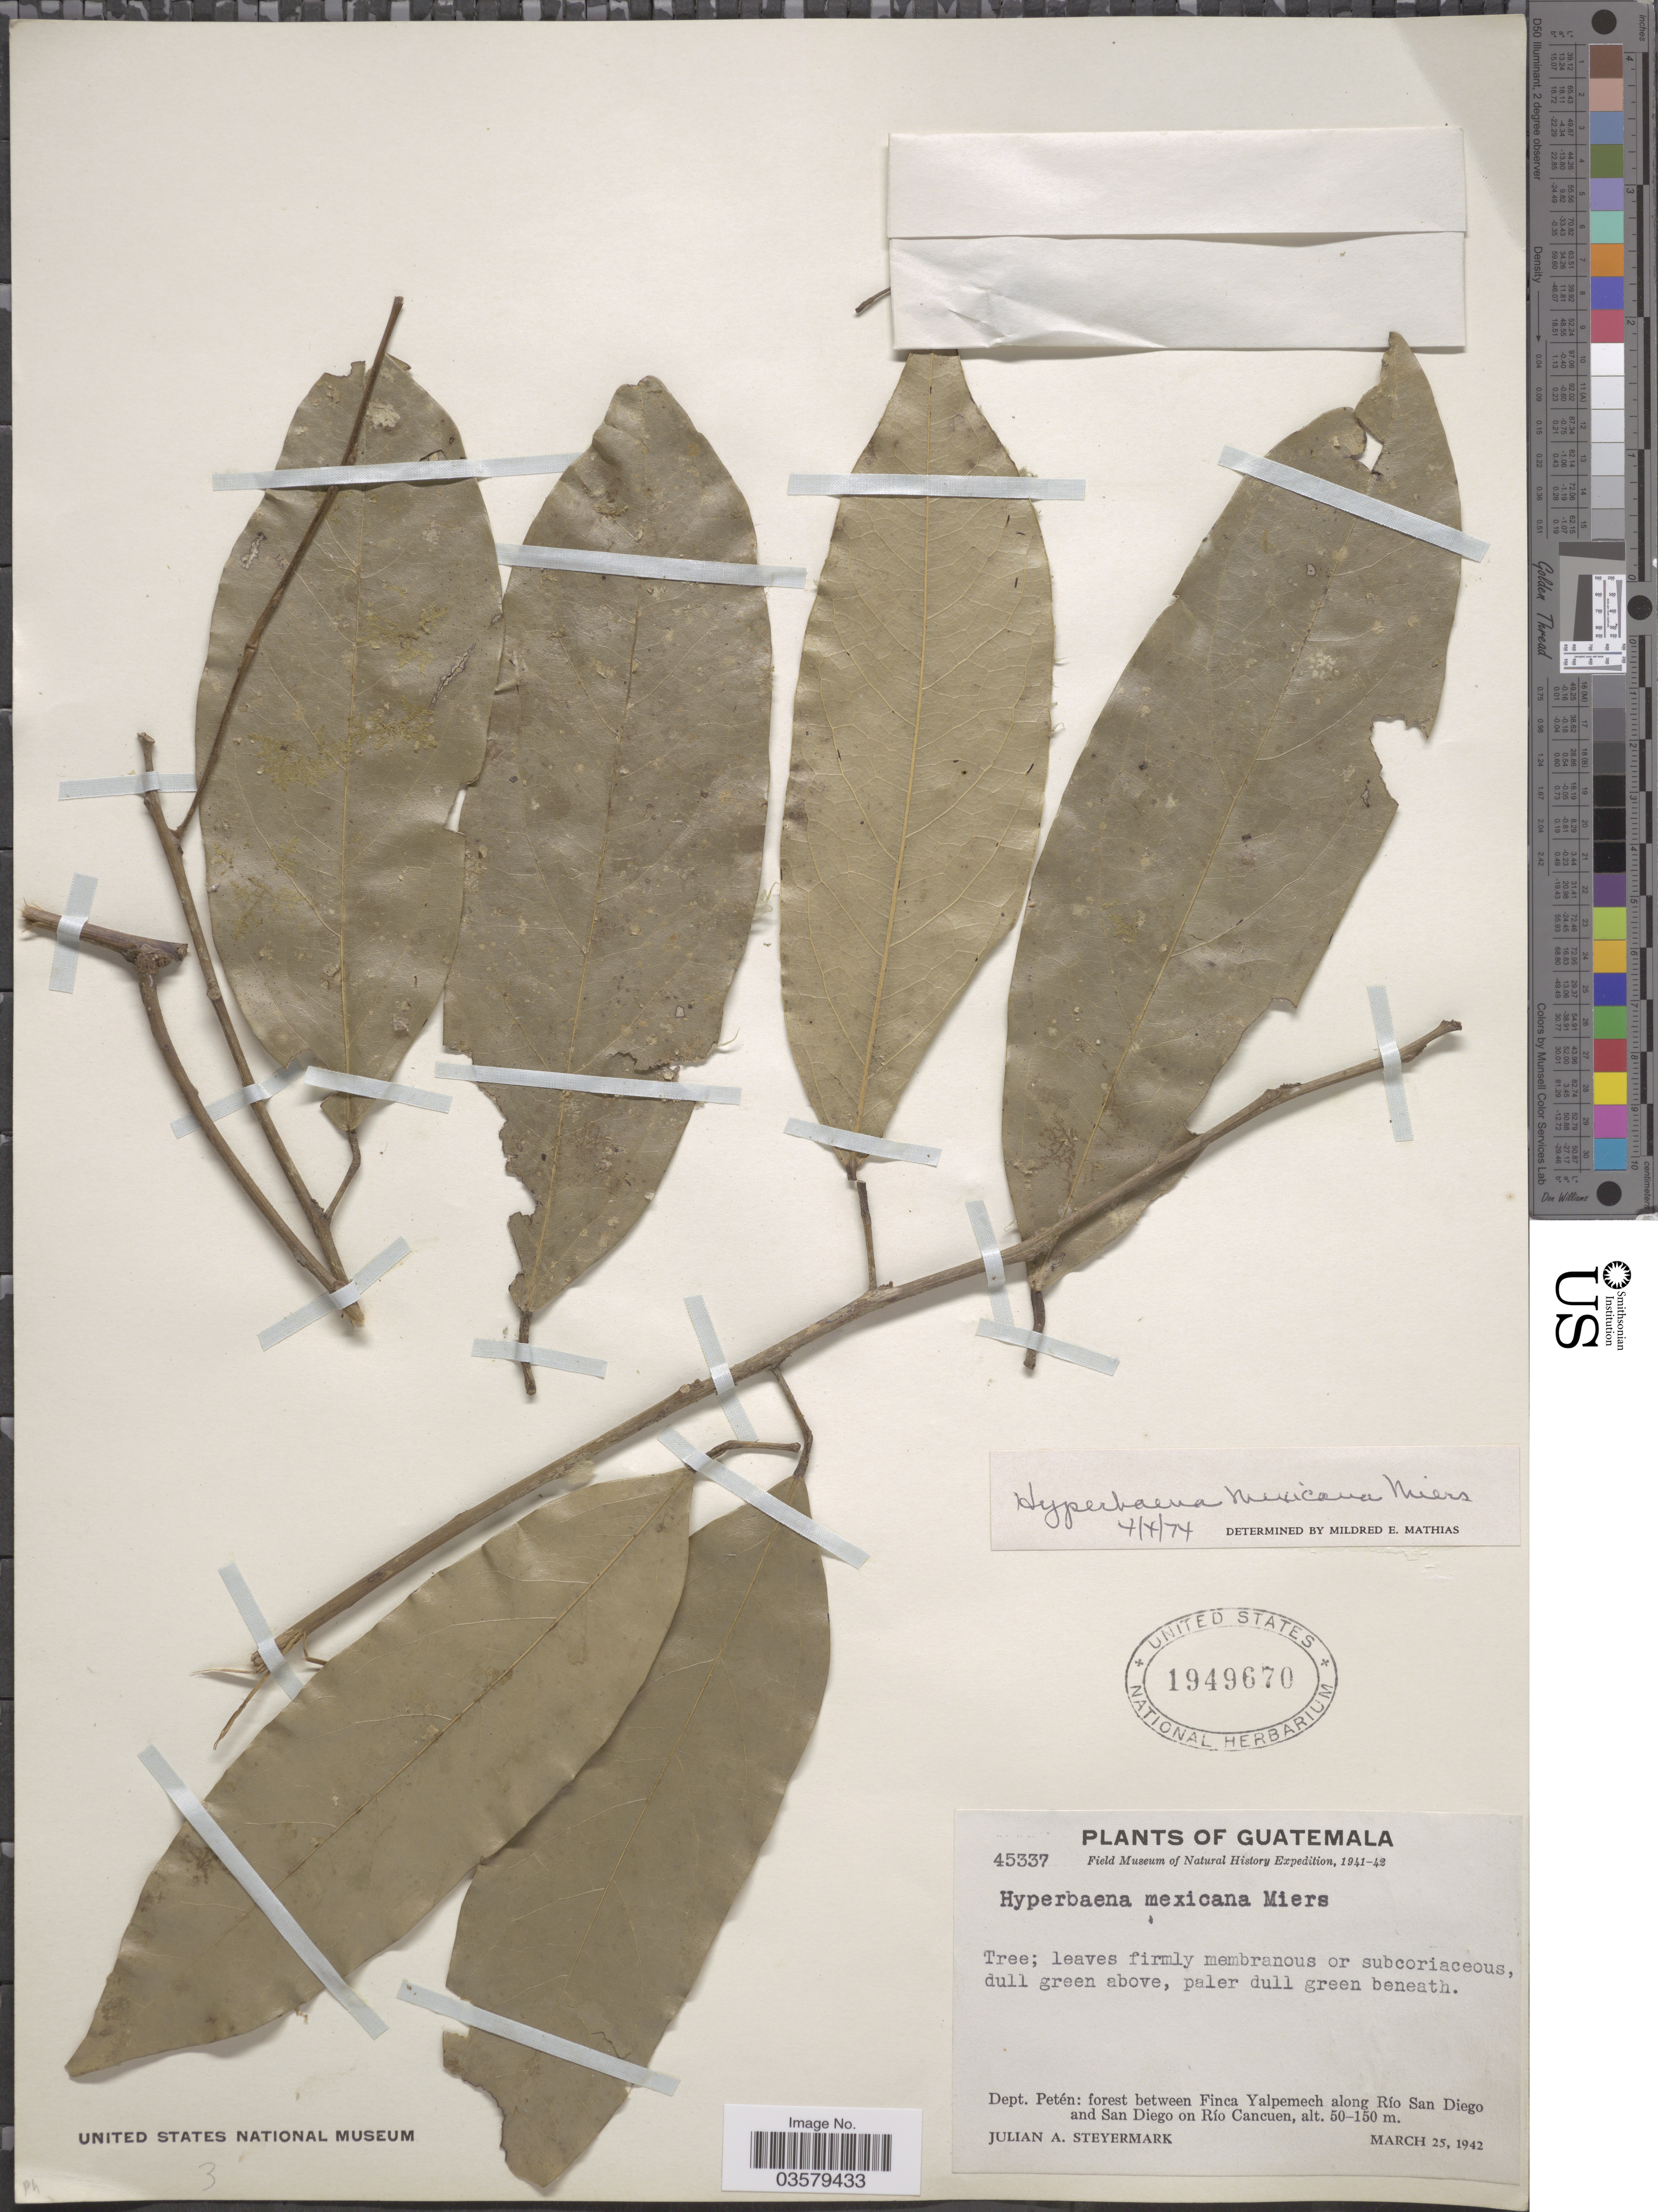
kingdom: Plantae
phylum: Tracheophyta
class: Magnoliopsida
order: Ranunculales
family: Menispermaceae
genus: Hyperbaena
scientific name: Hyperbaena mexicana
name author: Miers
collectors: J. Steyermark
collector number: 45337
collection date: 1942-03-25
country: Guatemala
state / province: El Peten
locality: Dept. Petén: forest between Finca Yalpemech along Río San Diego and San Diego on Río Cancuen.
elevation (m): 50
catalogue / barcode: US 1949670